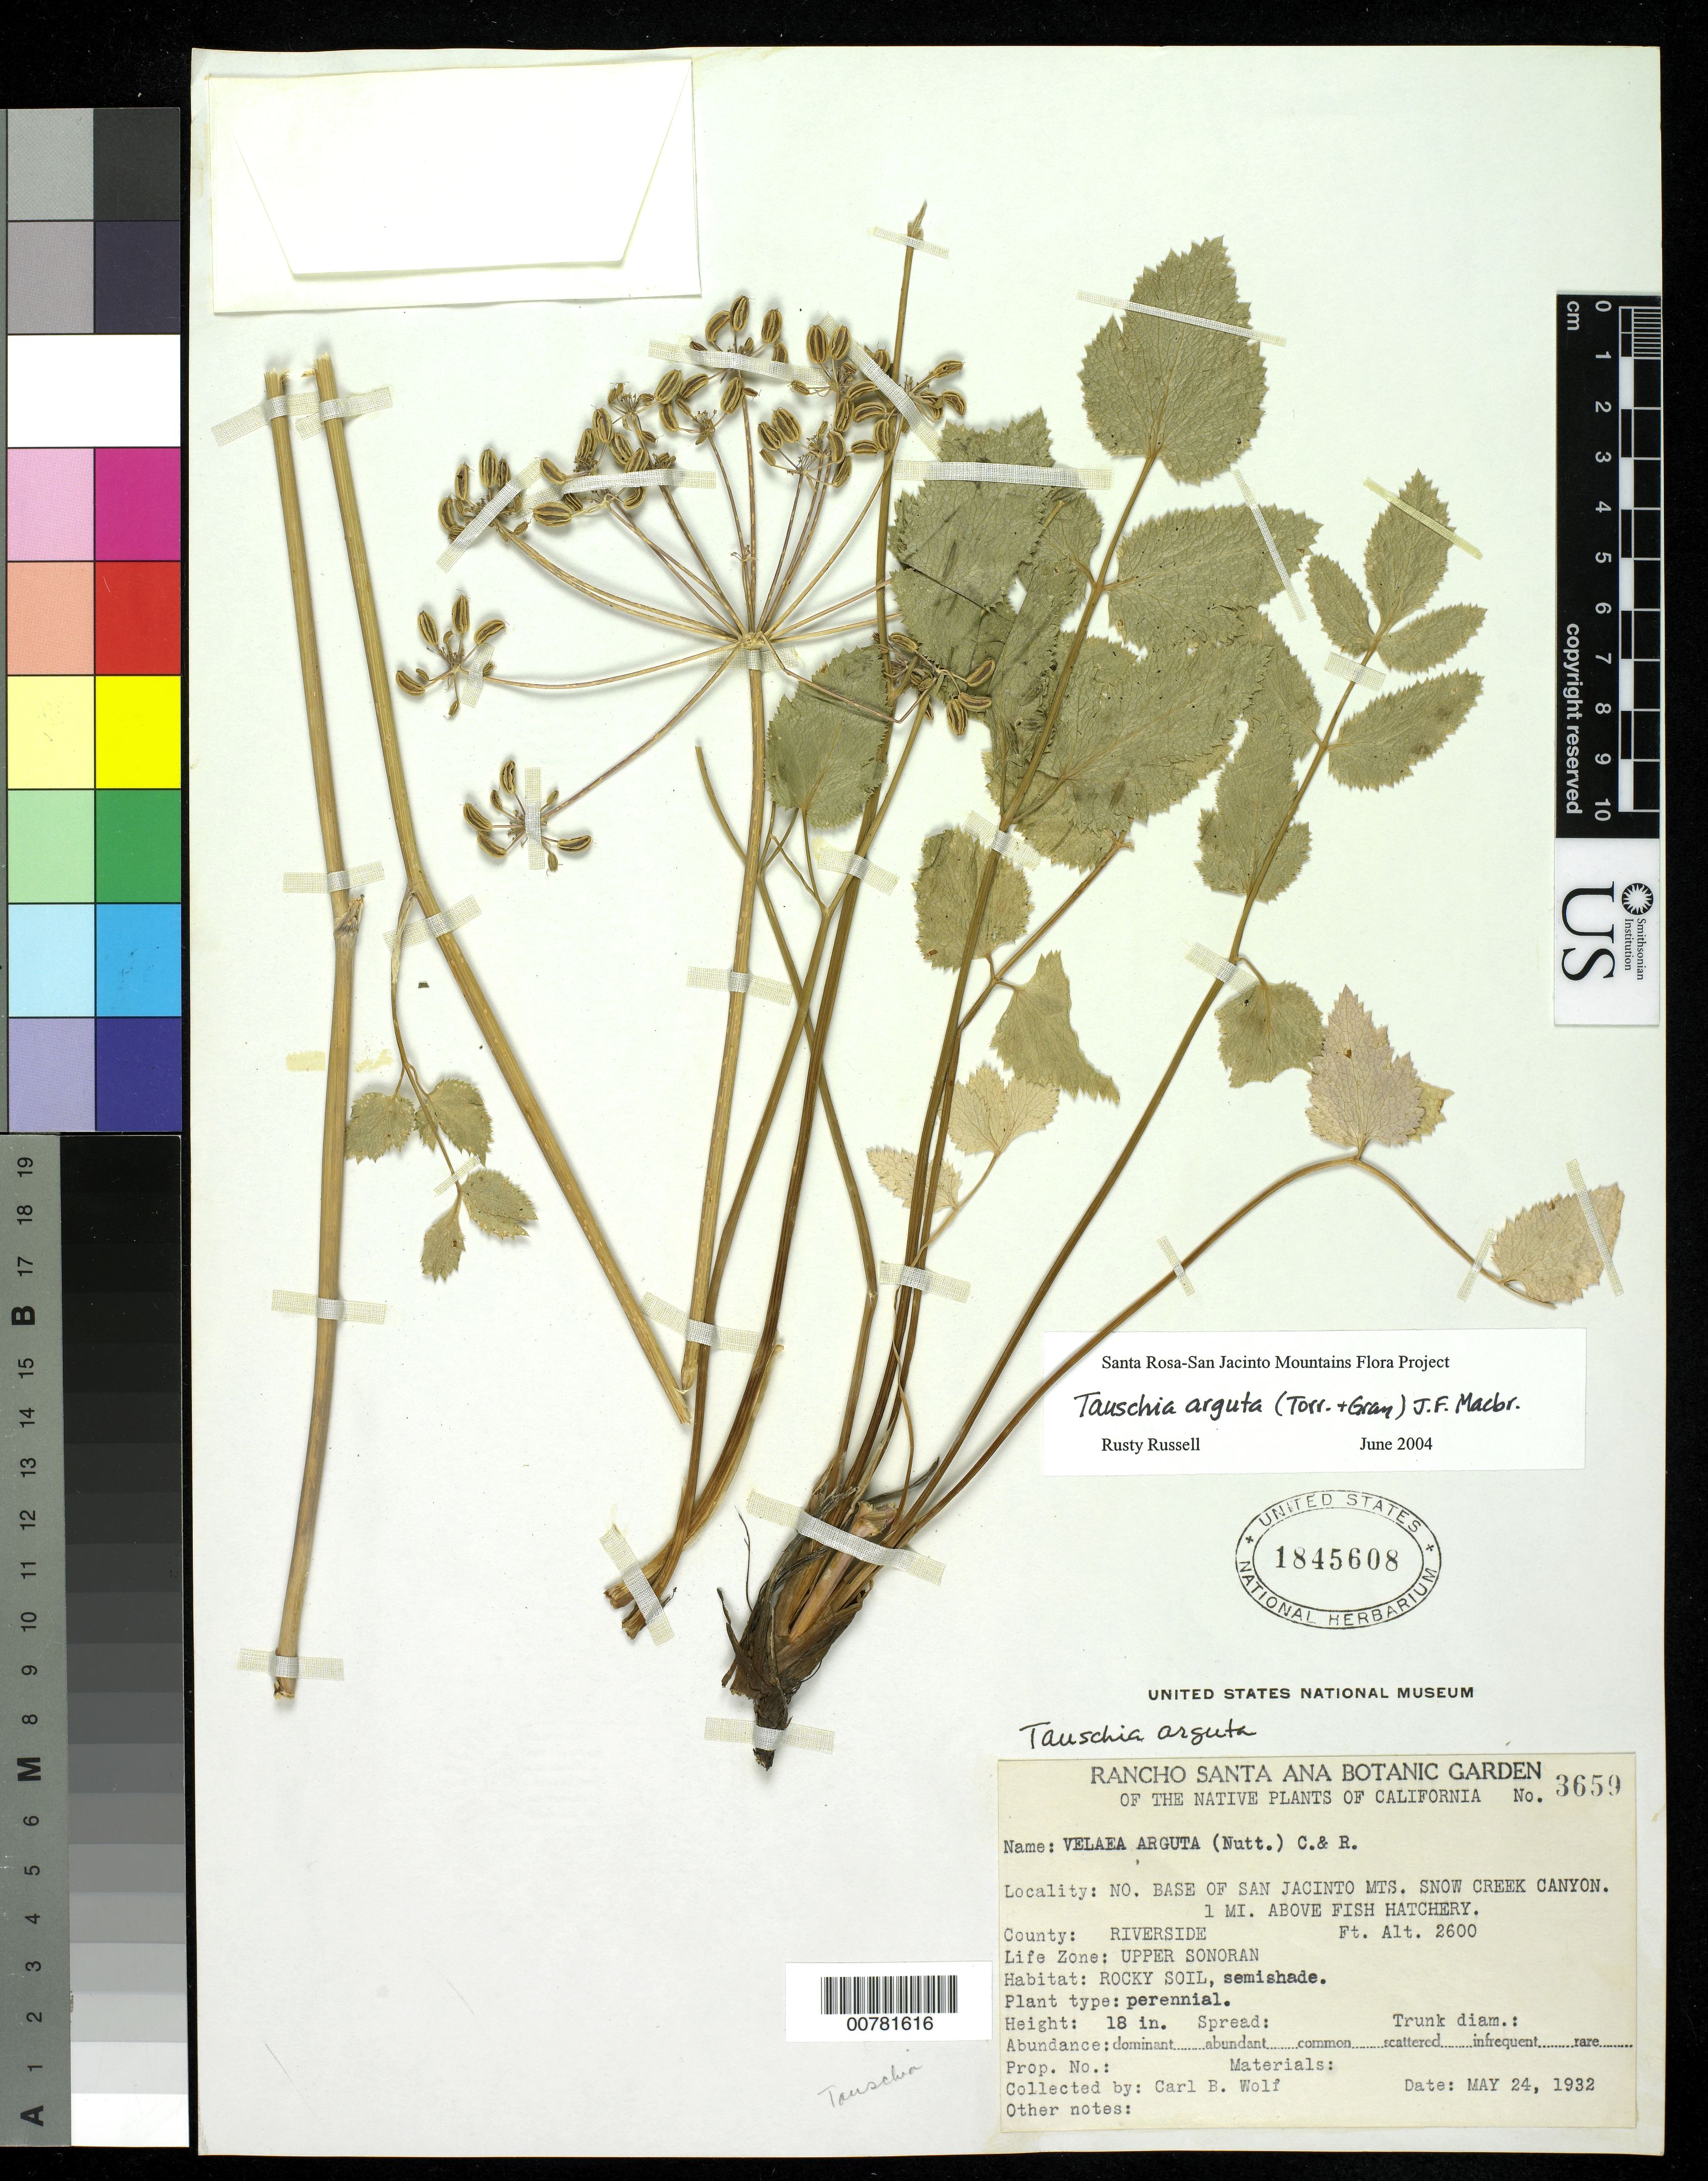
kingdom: Plantae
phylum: Tracheophyta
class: Magnoliopsida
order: Apiales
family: Apiaceae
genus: Tauschia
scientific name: Tauschia arguta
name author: (Torr.) J.F. Macbr.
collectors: C. B. Wolf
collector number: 3659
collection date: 1932-05-24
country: United States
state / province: California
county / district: Riverside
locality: No. base of San Jacinto Mts. Snow Creek Canyon. 1 mi. above Fish Hatchery. County: Riverside.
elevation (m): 792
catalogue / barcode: US 1845608